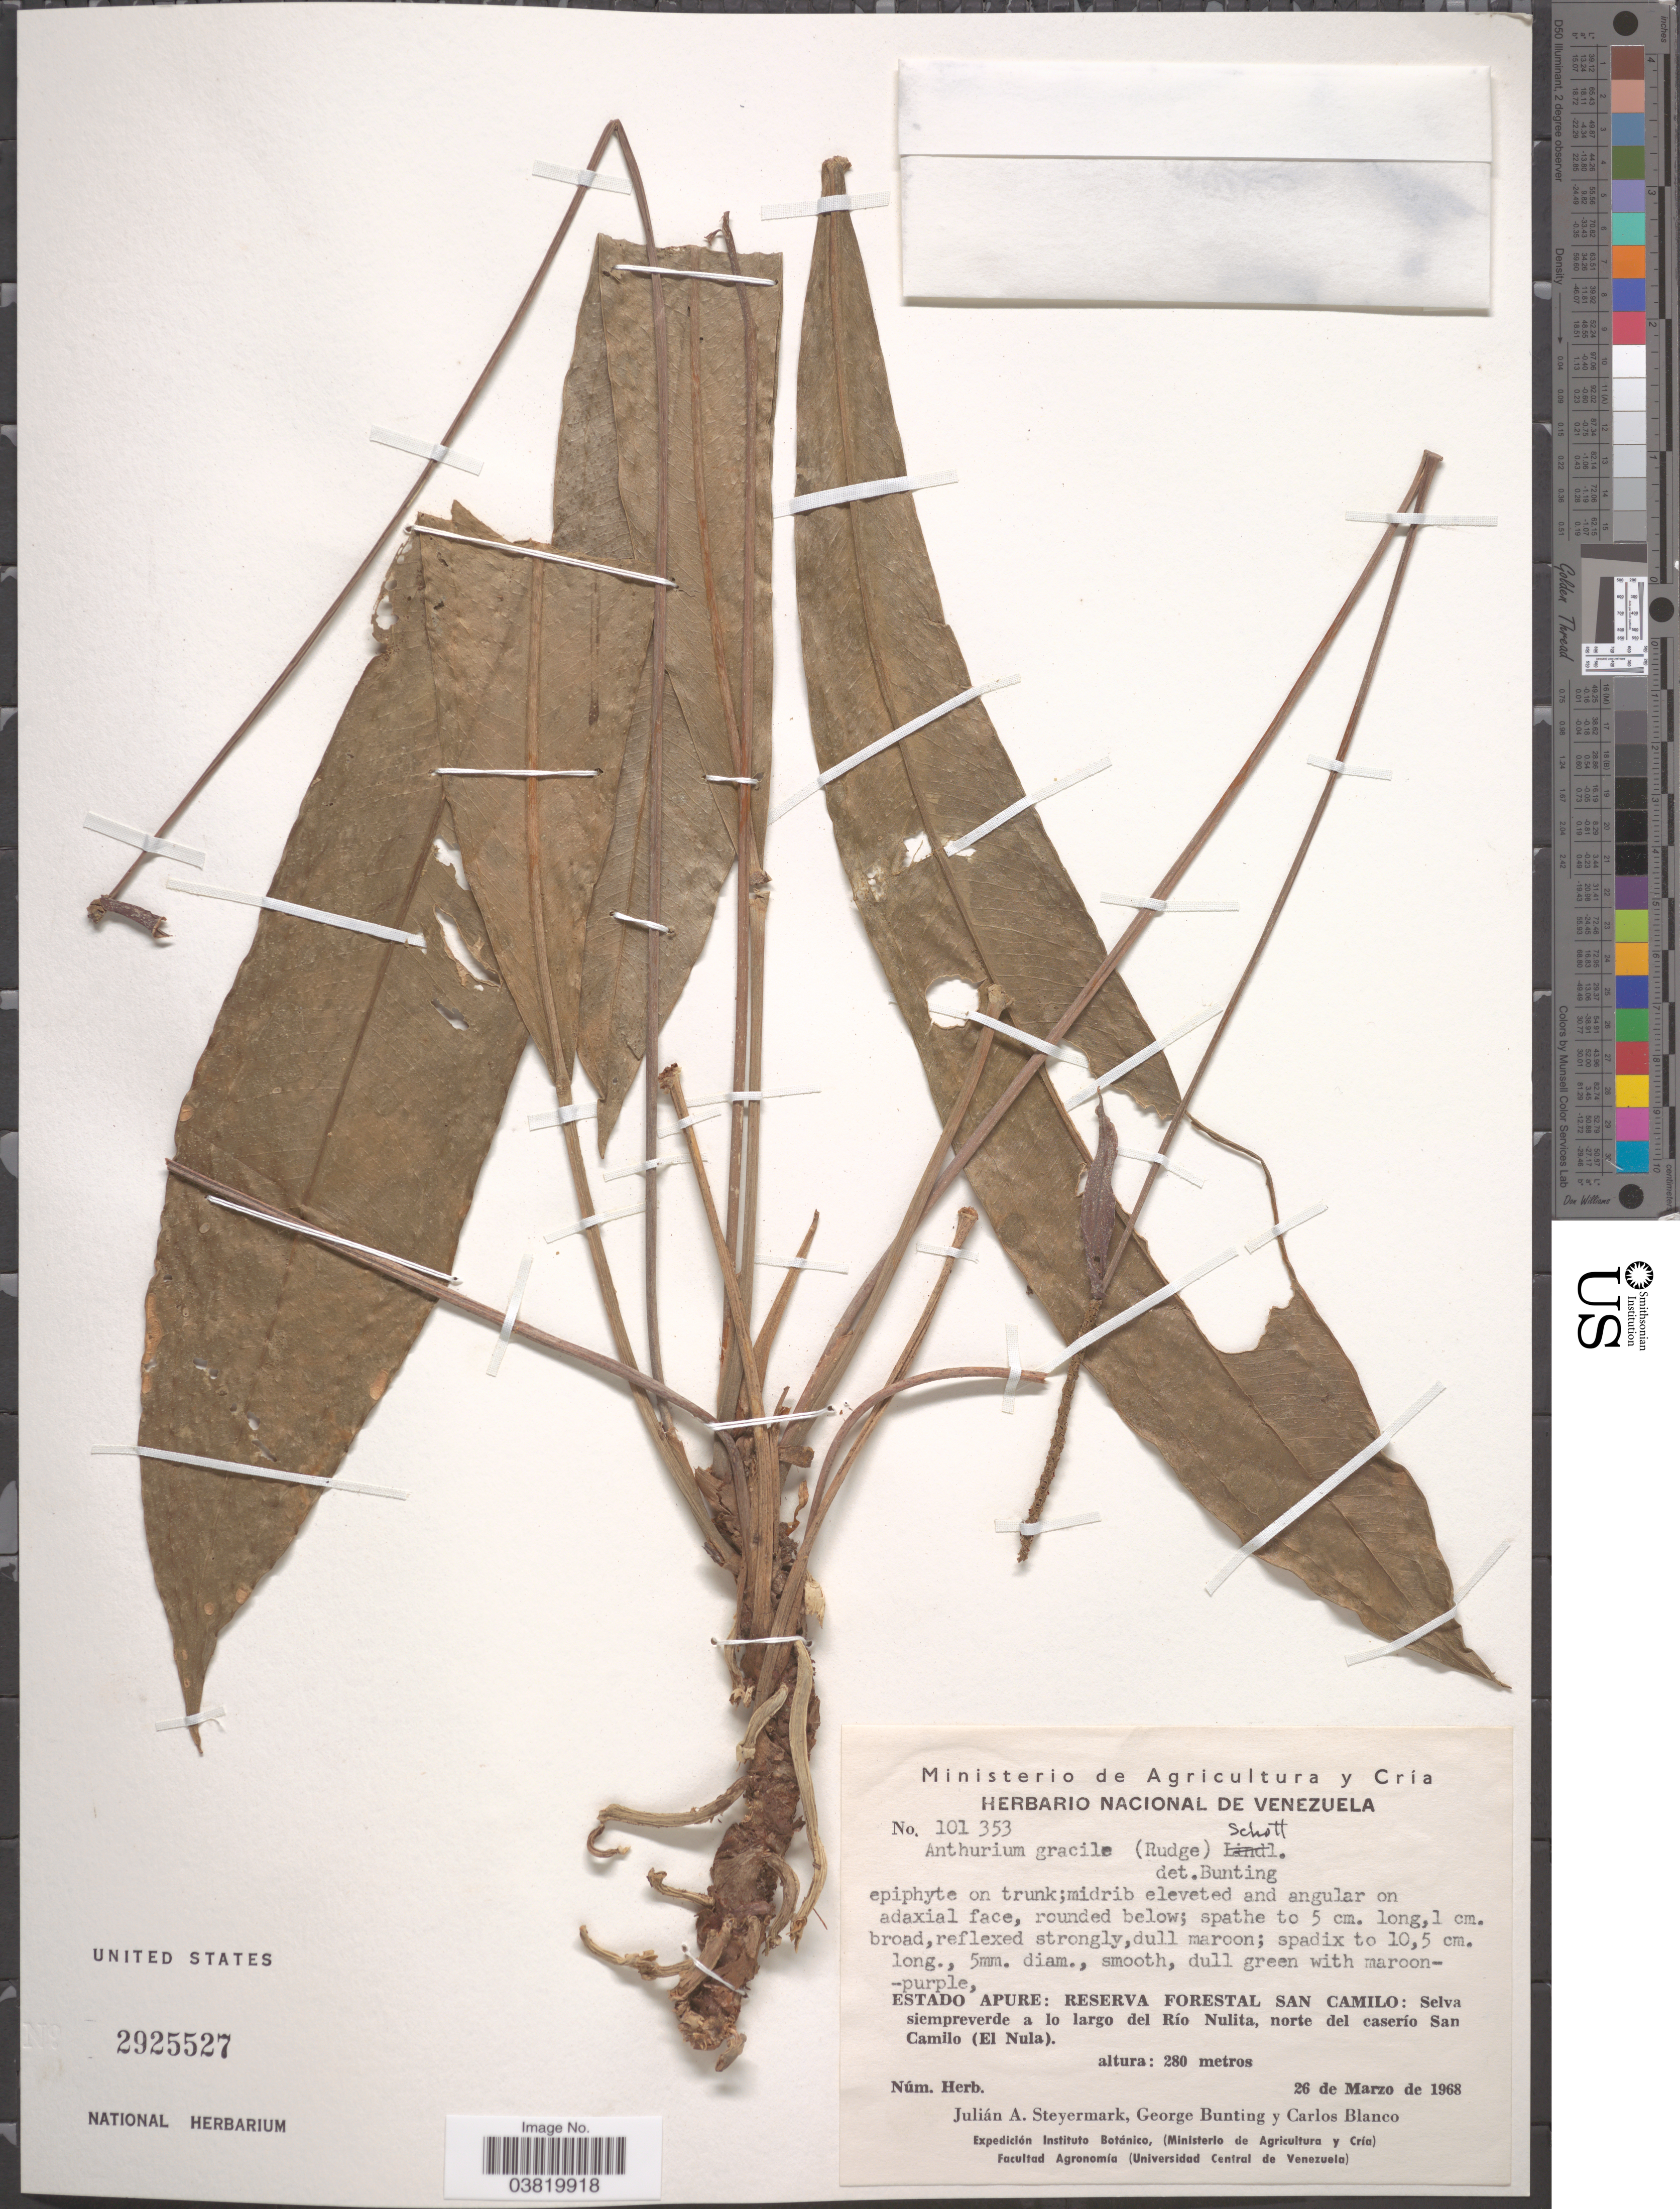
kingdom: Plantae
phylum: Tracheophyta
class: Liliopsida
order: Alismatales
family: Araceae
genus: Anthurium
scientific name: Anthurium gracile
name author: (Rudge) Schott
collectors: J. Steyermark, G. S. Bunting & C. Blanco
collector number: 101353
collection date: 1968-03-26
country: Venezuela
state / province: Apure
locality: Reserva Forestal San Camilo: Selva siempreverde a lo largo del Río Nulita, norte del caserío San Camilo (El Nula).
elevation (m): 280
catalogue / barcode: US 2925527